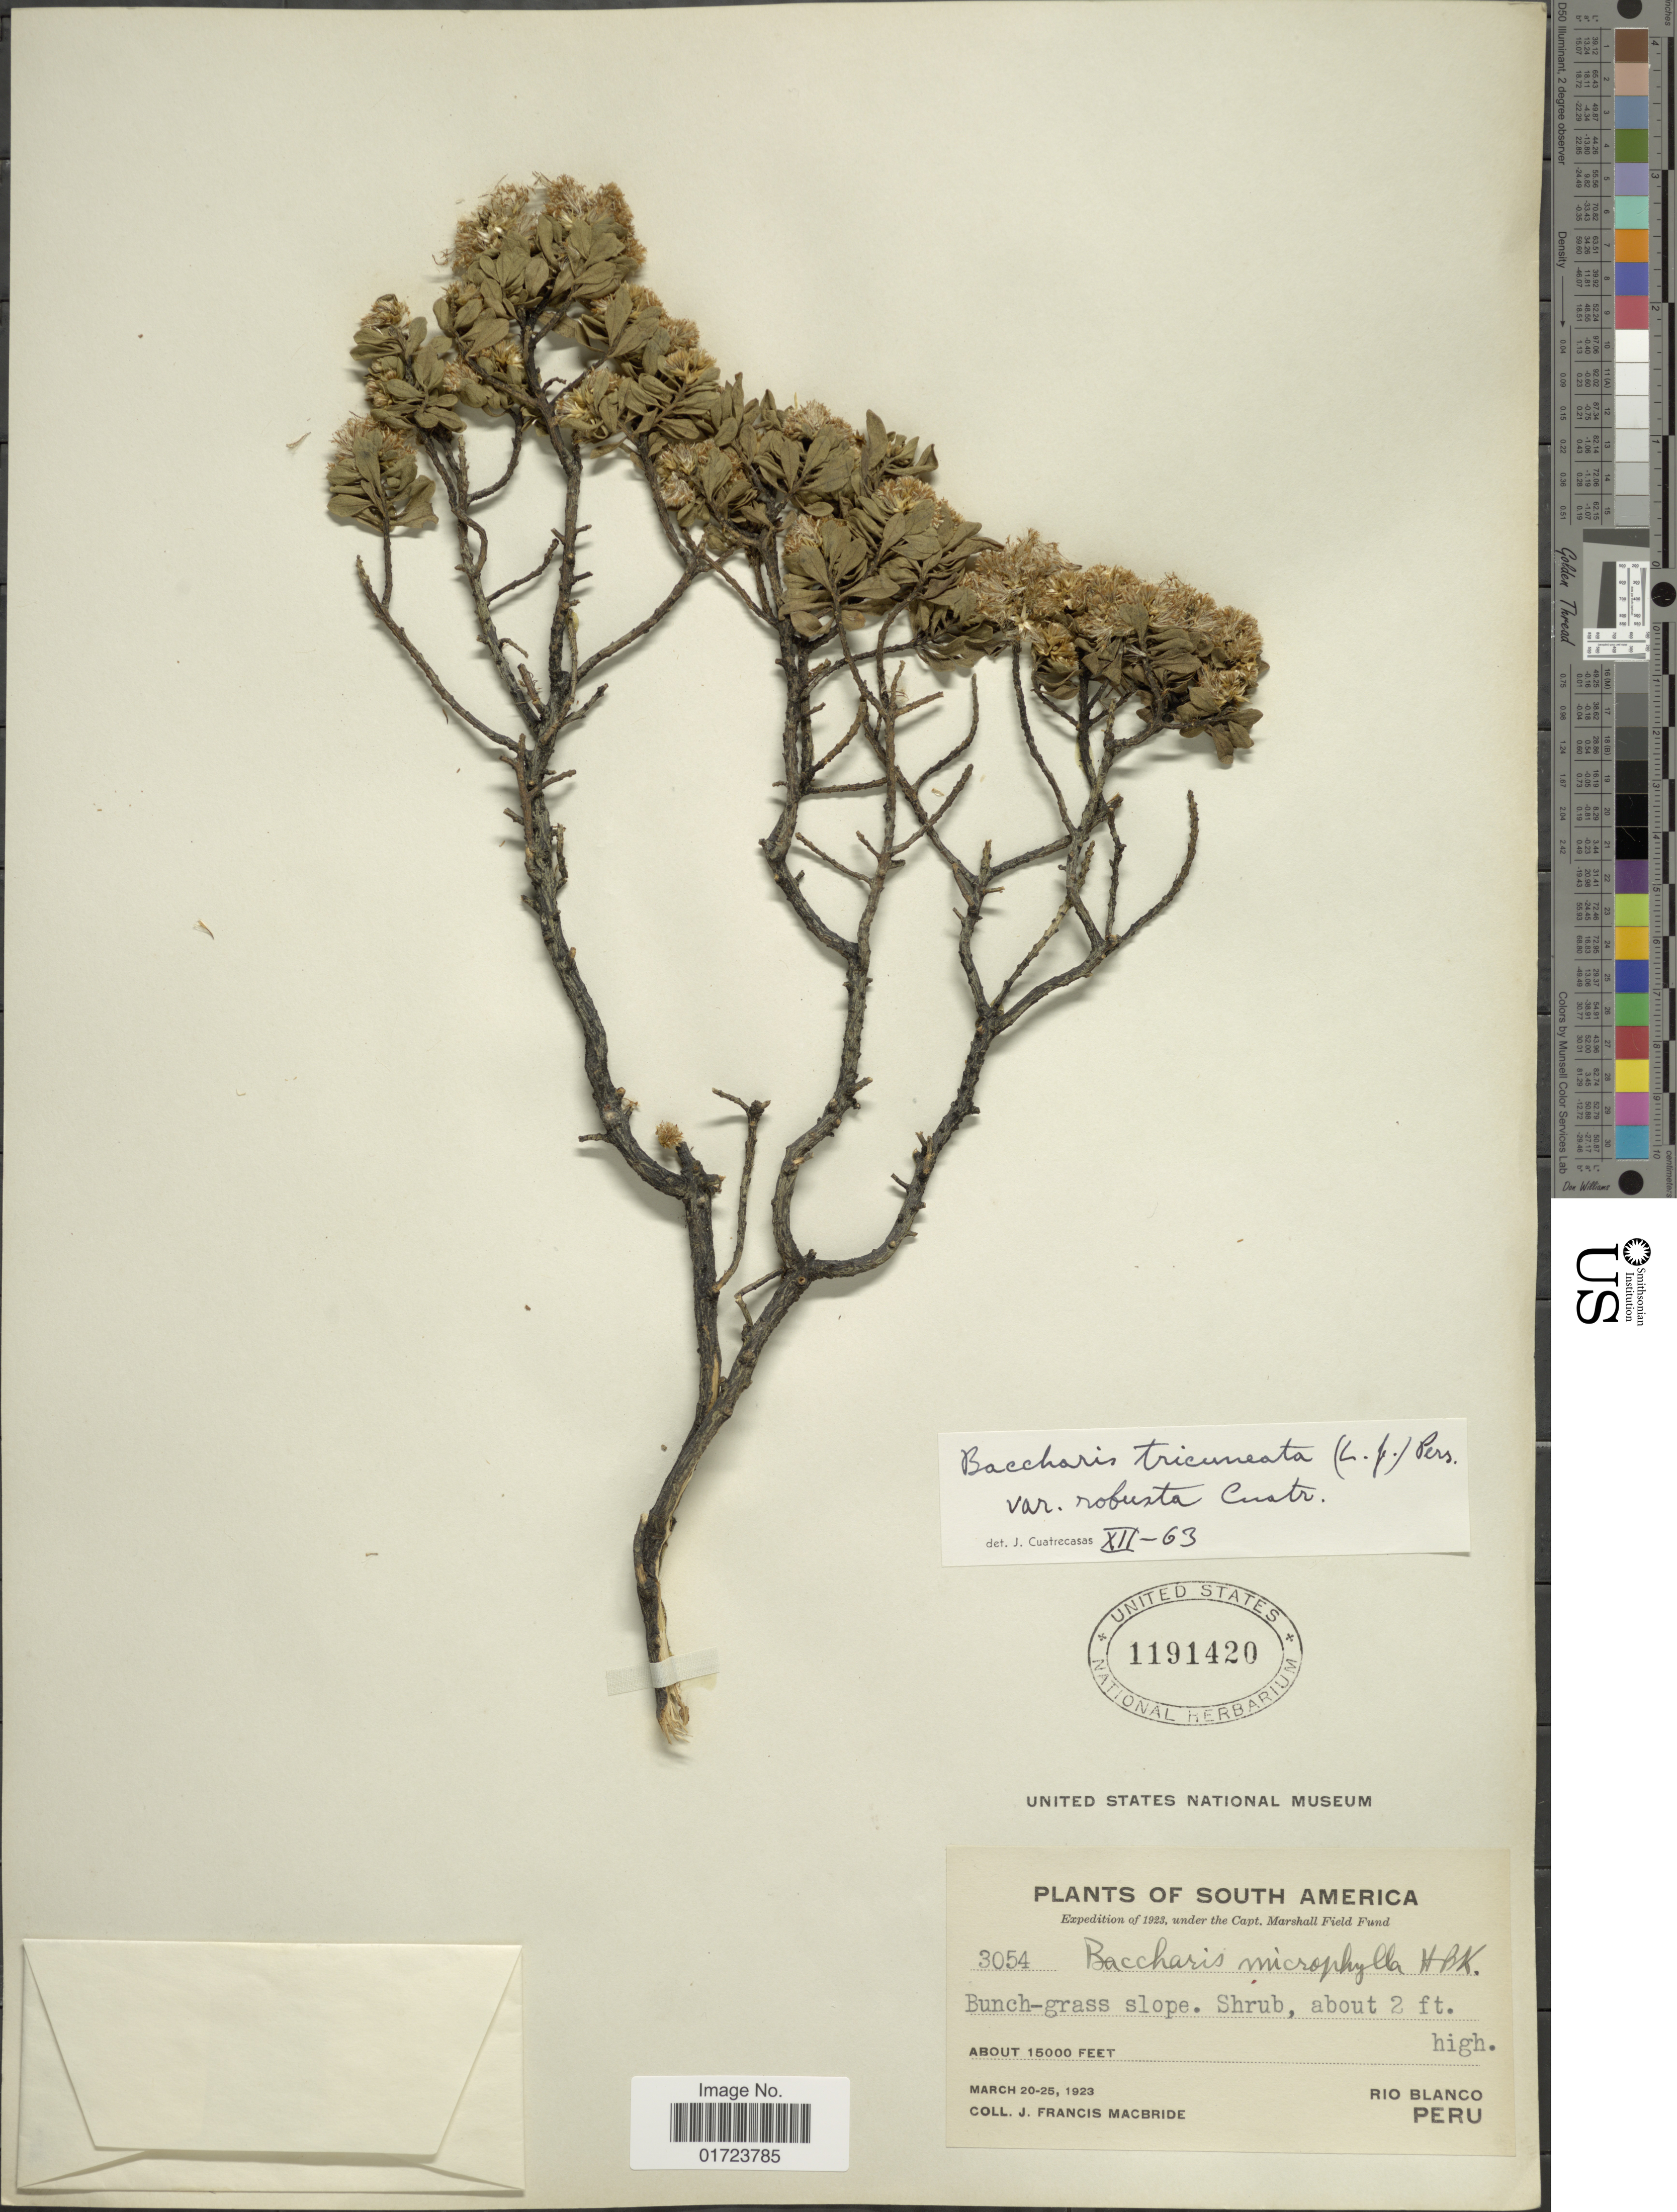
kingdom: Plantae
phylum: Tracheophyta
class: Magnoliopsida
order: Asterales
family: Asteraceae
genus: Baccharis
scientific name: Baccharis tricuneata var. robusta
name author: Cuatrec.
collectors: J. F. Macbride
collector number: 3054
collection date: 1923-03-20/1923-03-25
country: Peru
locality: Rio Blanco, Peru.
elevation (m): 4572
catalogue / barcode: US 1191420